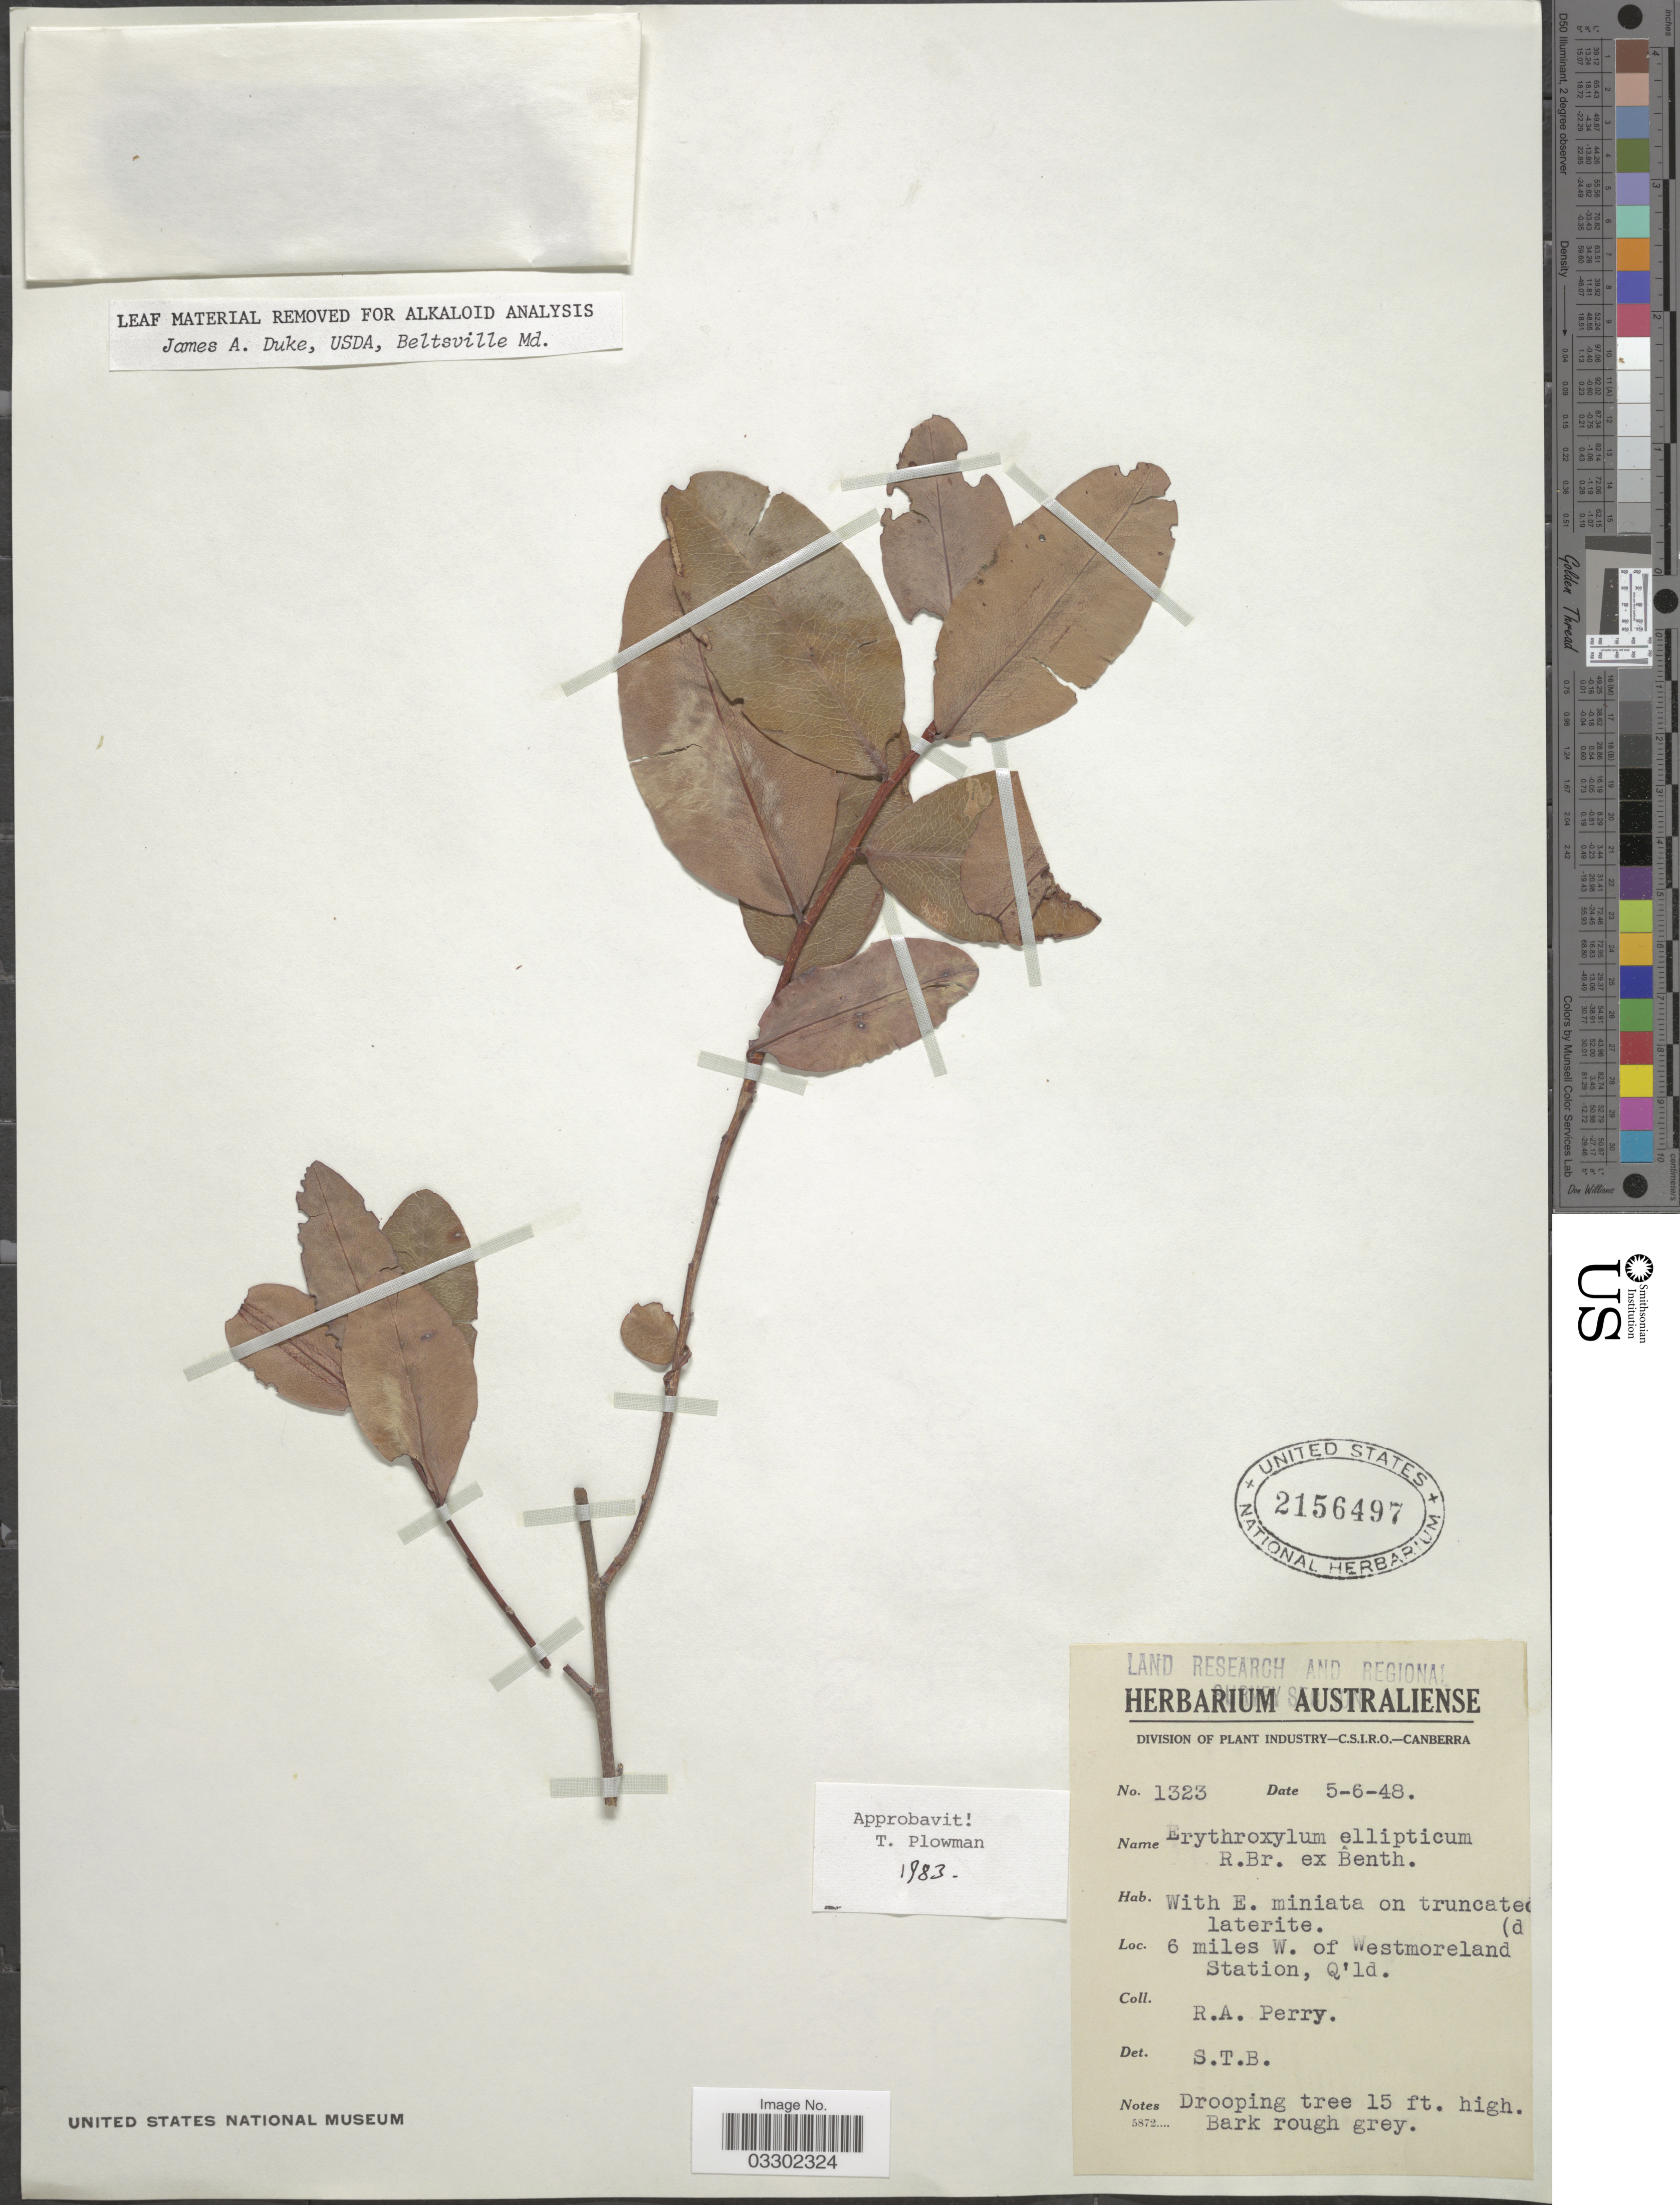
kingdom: Plantae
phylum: Tracheophyta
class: Magnoliopsida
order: Malpighiales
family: Erythroxylaceae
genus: Erythroxylum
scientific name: Erythroxylum ellipticum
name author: Peyr. in Mart.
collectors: Perry, R. A.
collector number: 1323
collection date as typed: Transcribed d/m/y: 5/6/48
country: Australia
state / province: Queensland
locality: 6 miles W. of Westmoreland Station.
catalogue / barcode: US 2156497